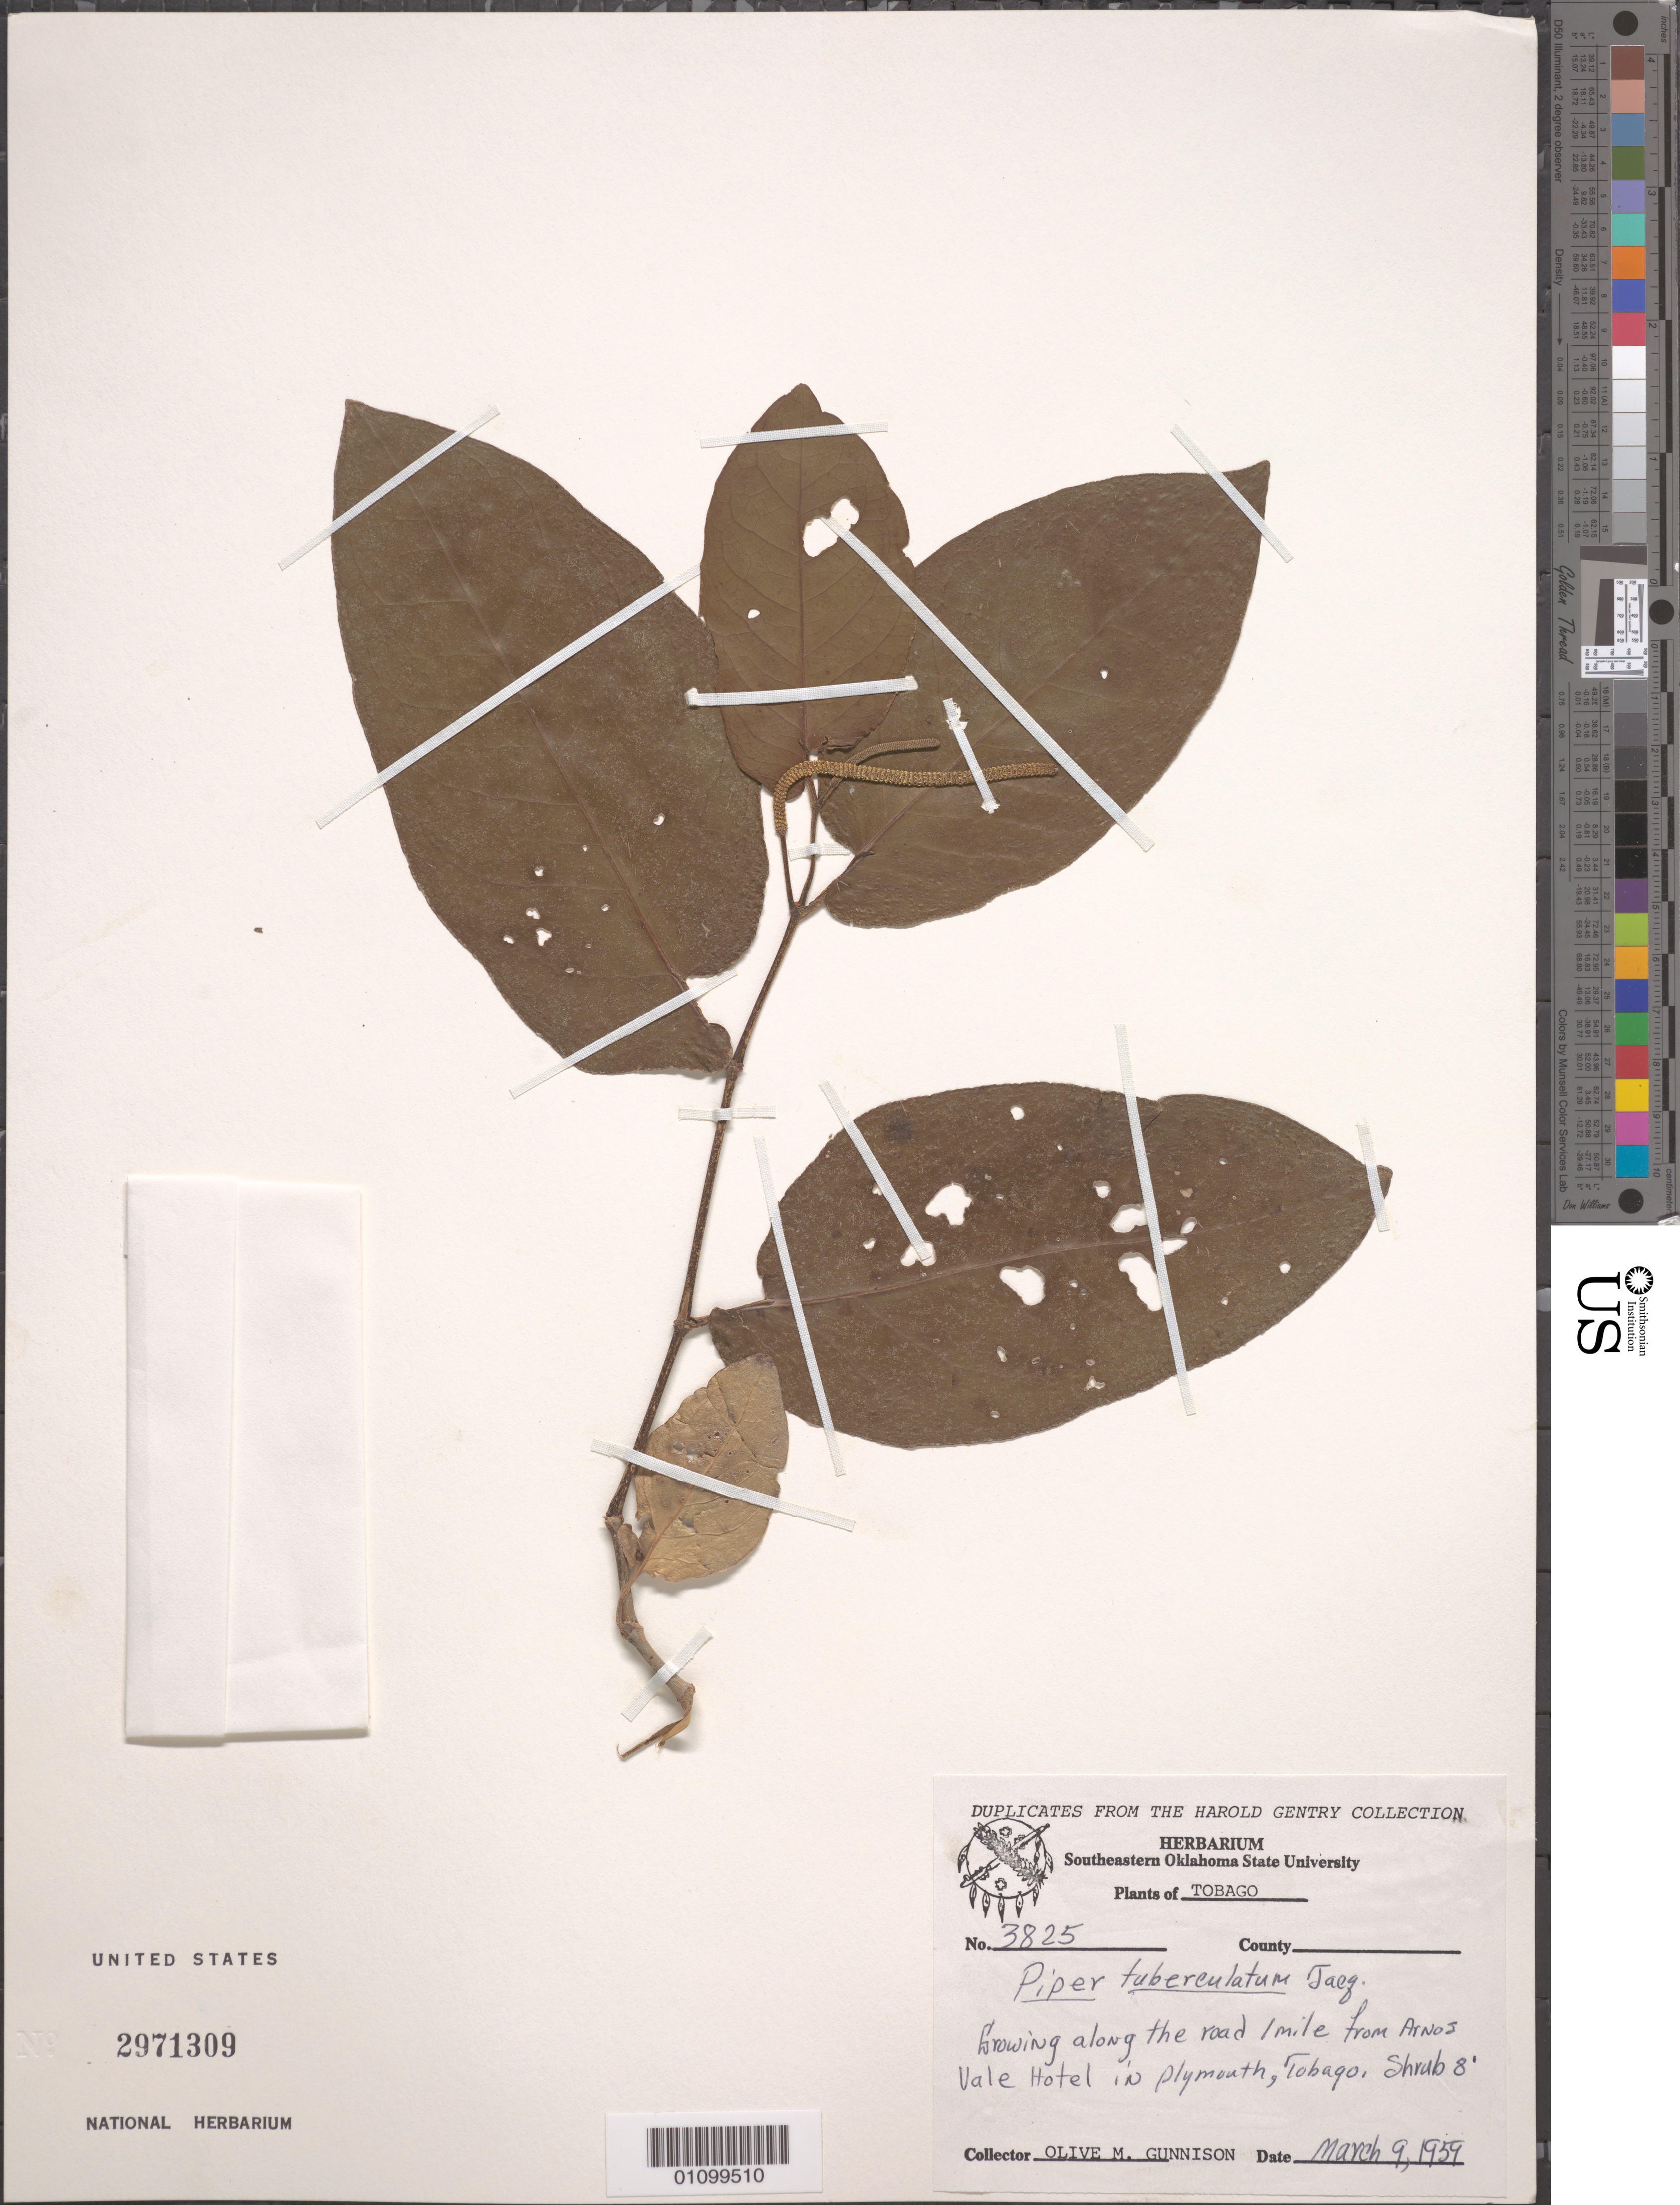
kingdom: Plantae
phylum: Tracheophyta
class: Magnoliopsida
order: Piperales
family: Piperaceae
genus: Piper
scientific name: Piper tuberculatum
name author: Jacq.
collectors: Gunnison, O. M.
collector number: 3825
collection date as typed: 09 Mar 1959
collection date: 1959-03-09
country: Trinidad and Tobago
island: Tobago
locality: Growing along the road 1 mile from Arnos Vale Hotel in Plmouth, Tabago.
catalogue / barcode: US 2971309